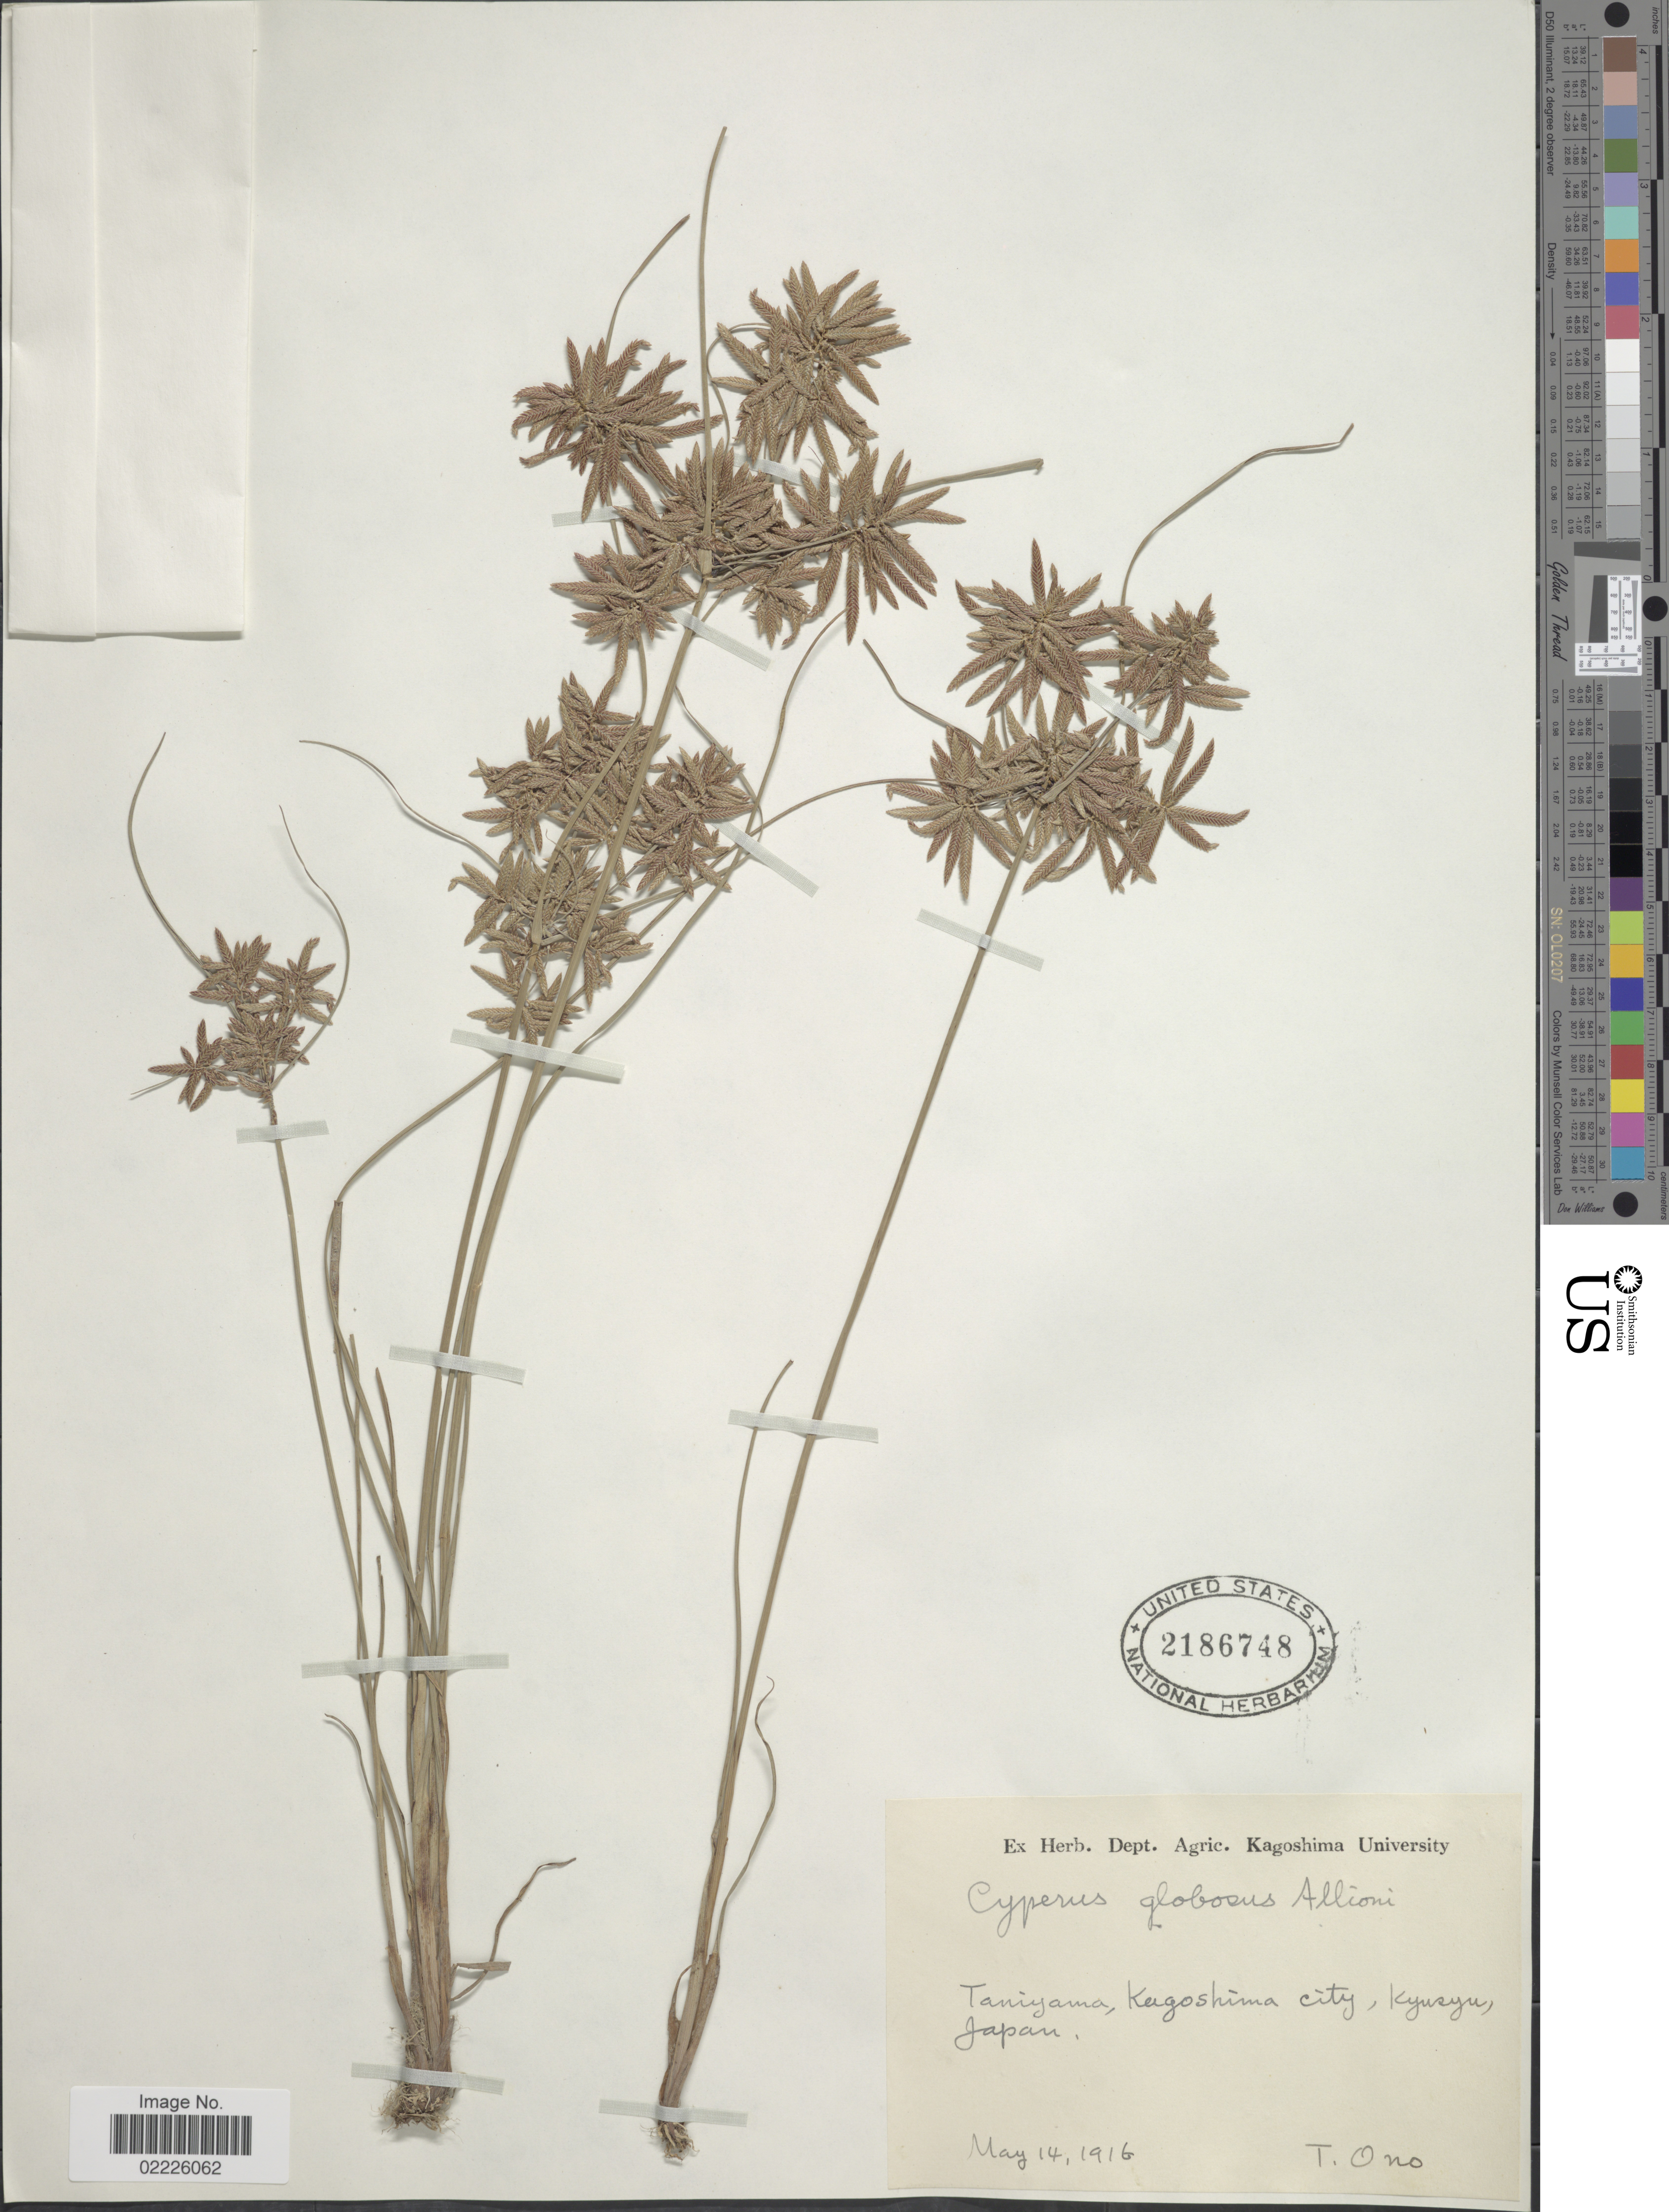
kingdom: Plantae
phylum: Tracheophyta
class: Liliopsida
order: Poales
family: Cyperaceae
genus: Cyperus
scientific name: Cyperus flavidus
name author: Retz.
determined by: Strong, Mark T., (BOT), Smithsonian Institution - National Museum of Natural History (UNITED STATES)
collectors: T. Ono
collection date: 1916-05-14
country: Japan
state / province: Kagosima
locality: Taniyama, Kagoshima city, Kyusyu, Japan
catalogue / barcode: US 2186748